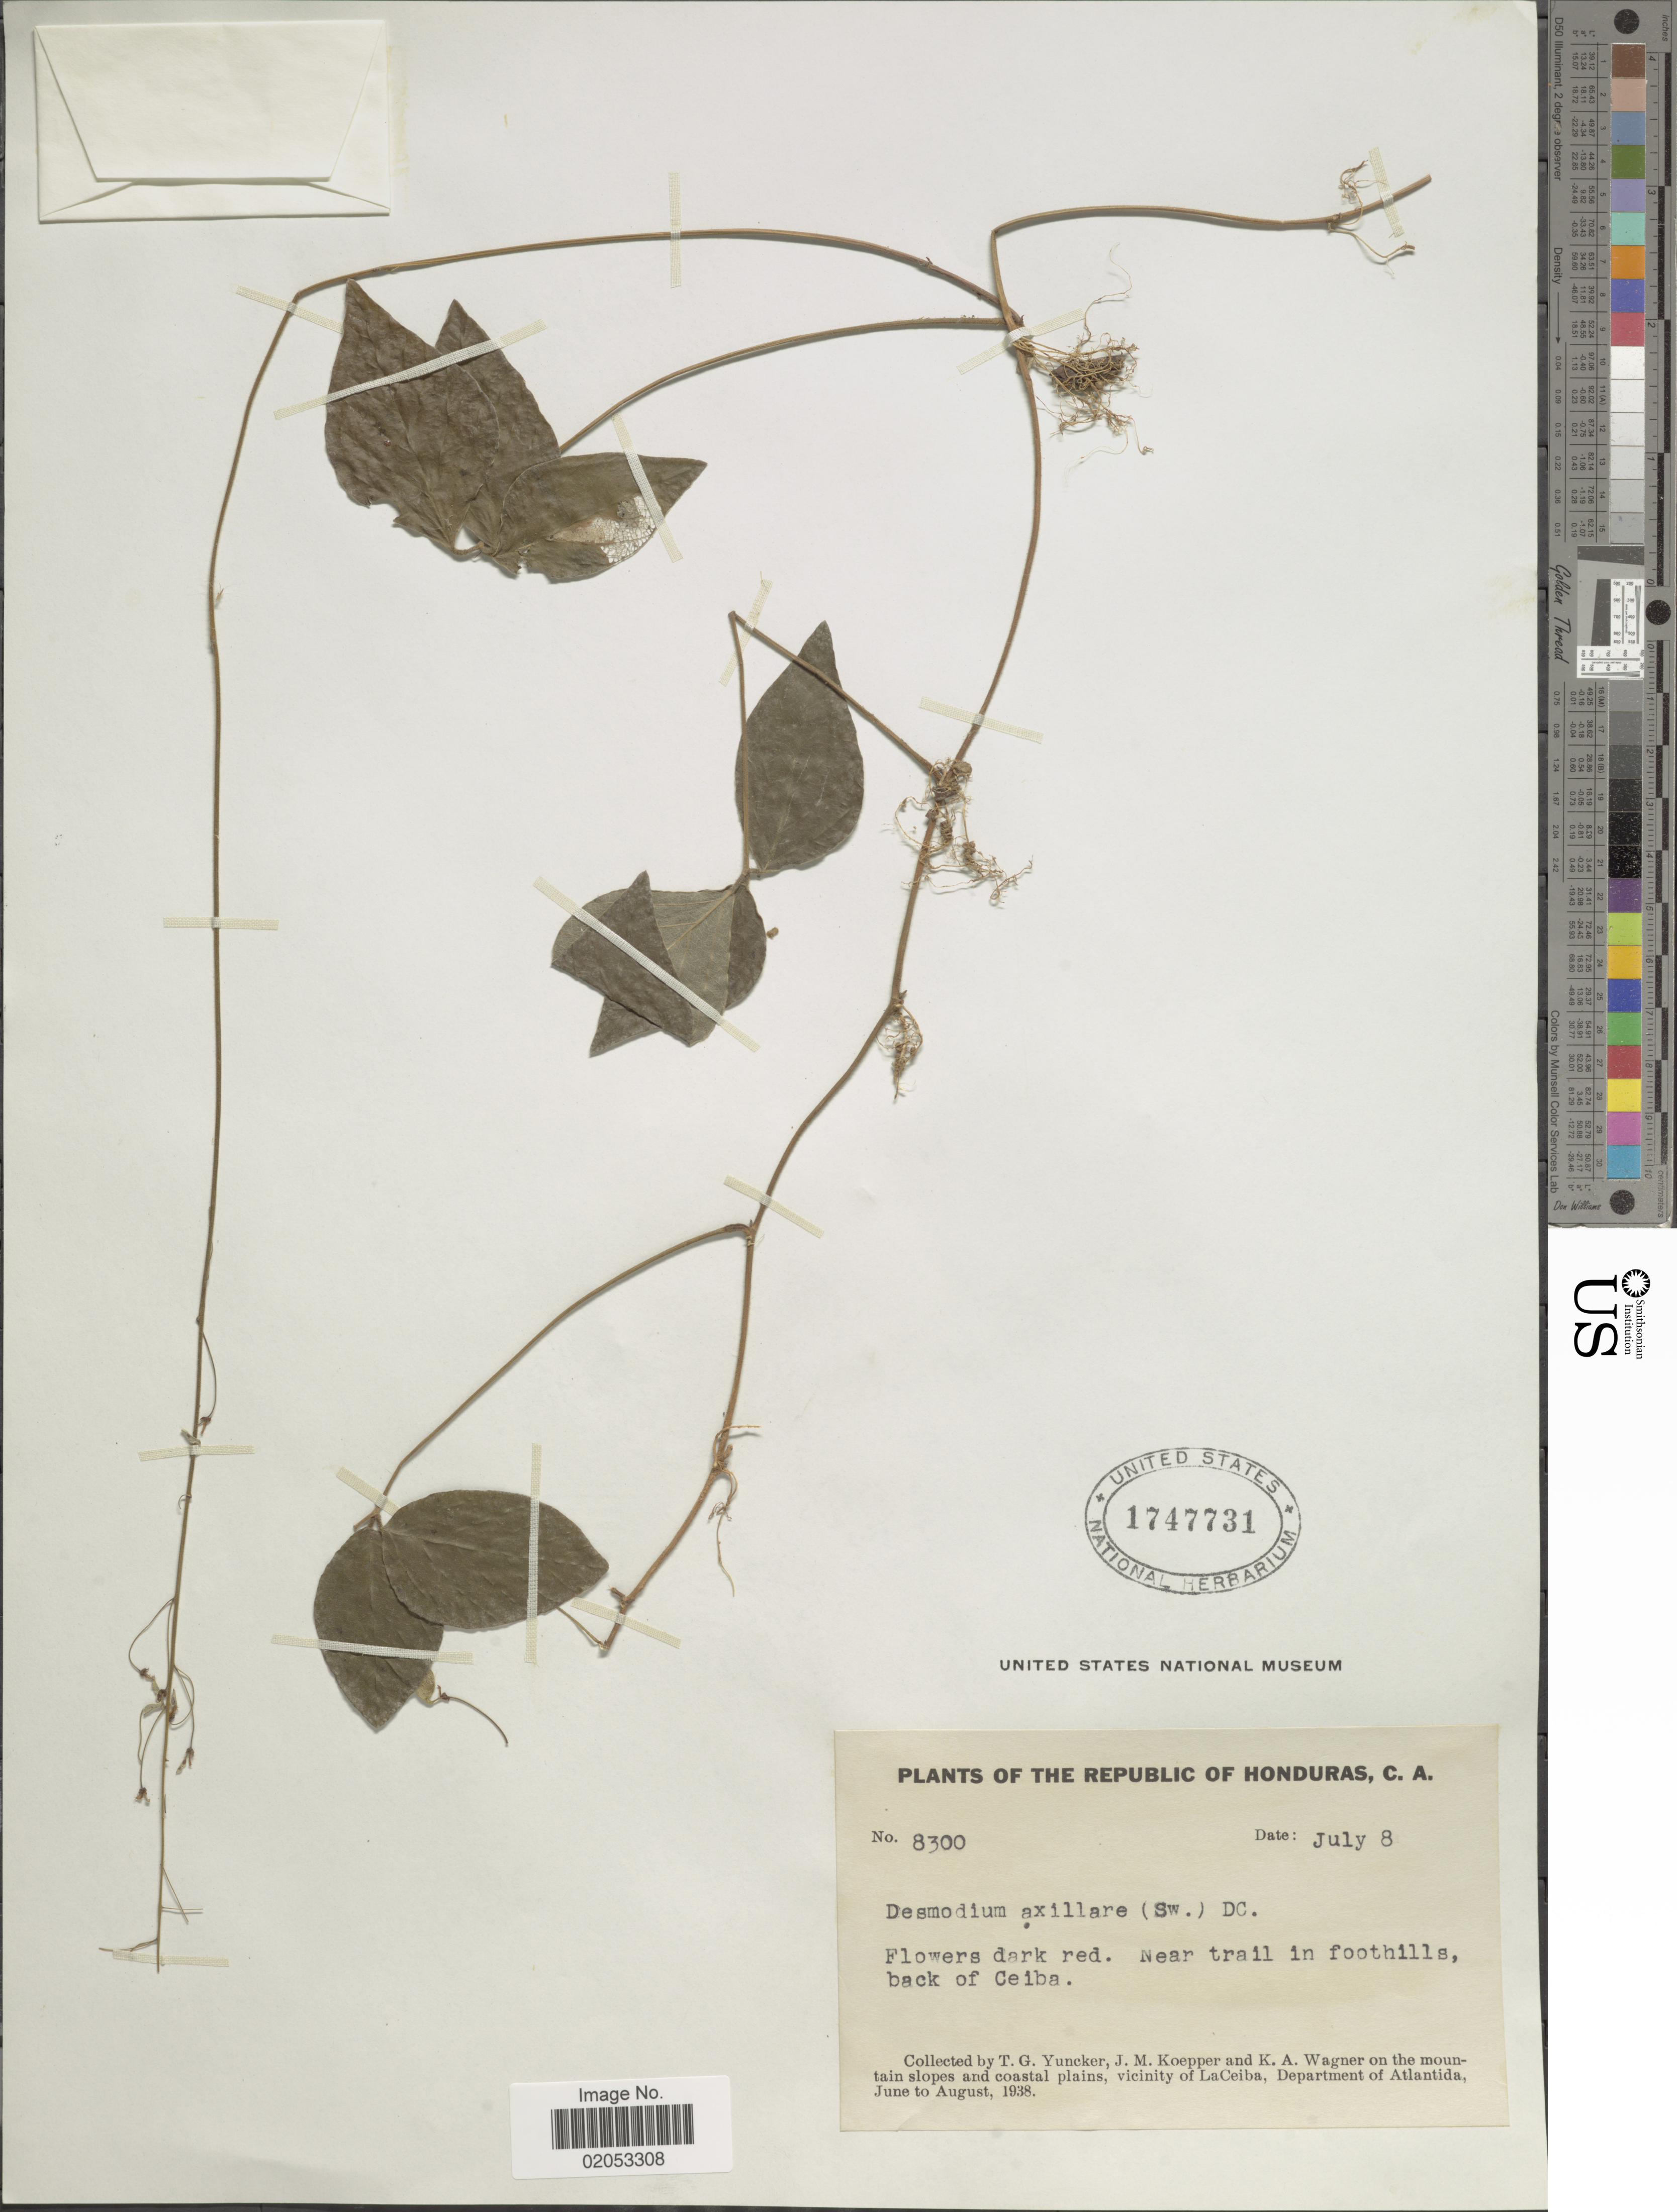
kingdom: Plantae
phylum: Tracheophyta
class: Magnoliopsida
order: Fabales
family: Fabaceae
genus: Desmodium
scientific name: Desmodium axillare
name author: (Sw.) DC.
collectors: T. G. Yuncker, J. M. Koepper & K. A. Wagner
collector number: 8300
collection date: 1938-07-08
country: Honduras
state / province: Atlántida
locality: Republic of Honduras, back of Ceiba, Vicinity of La Ceiba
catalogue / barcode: US 1747731